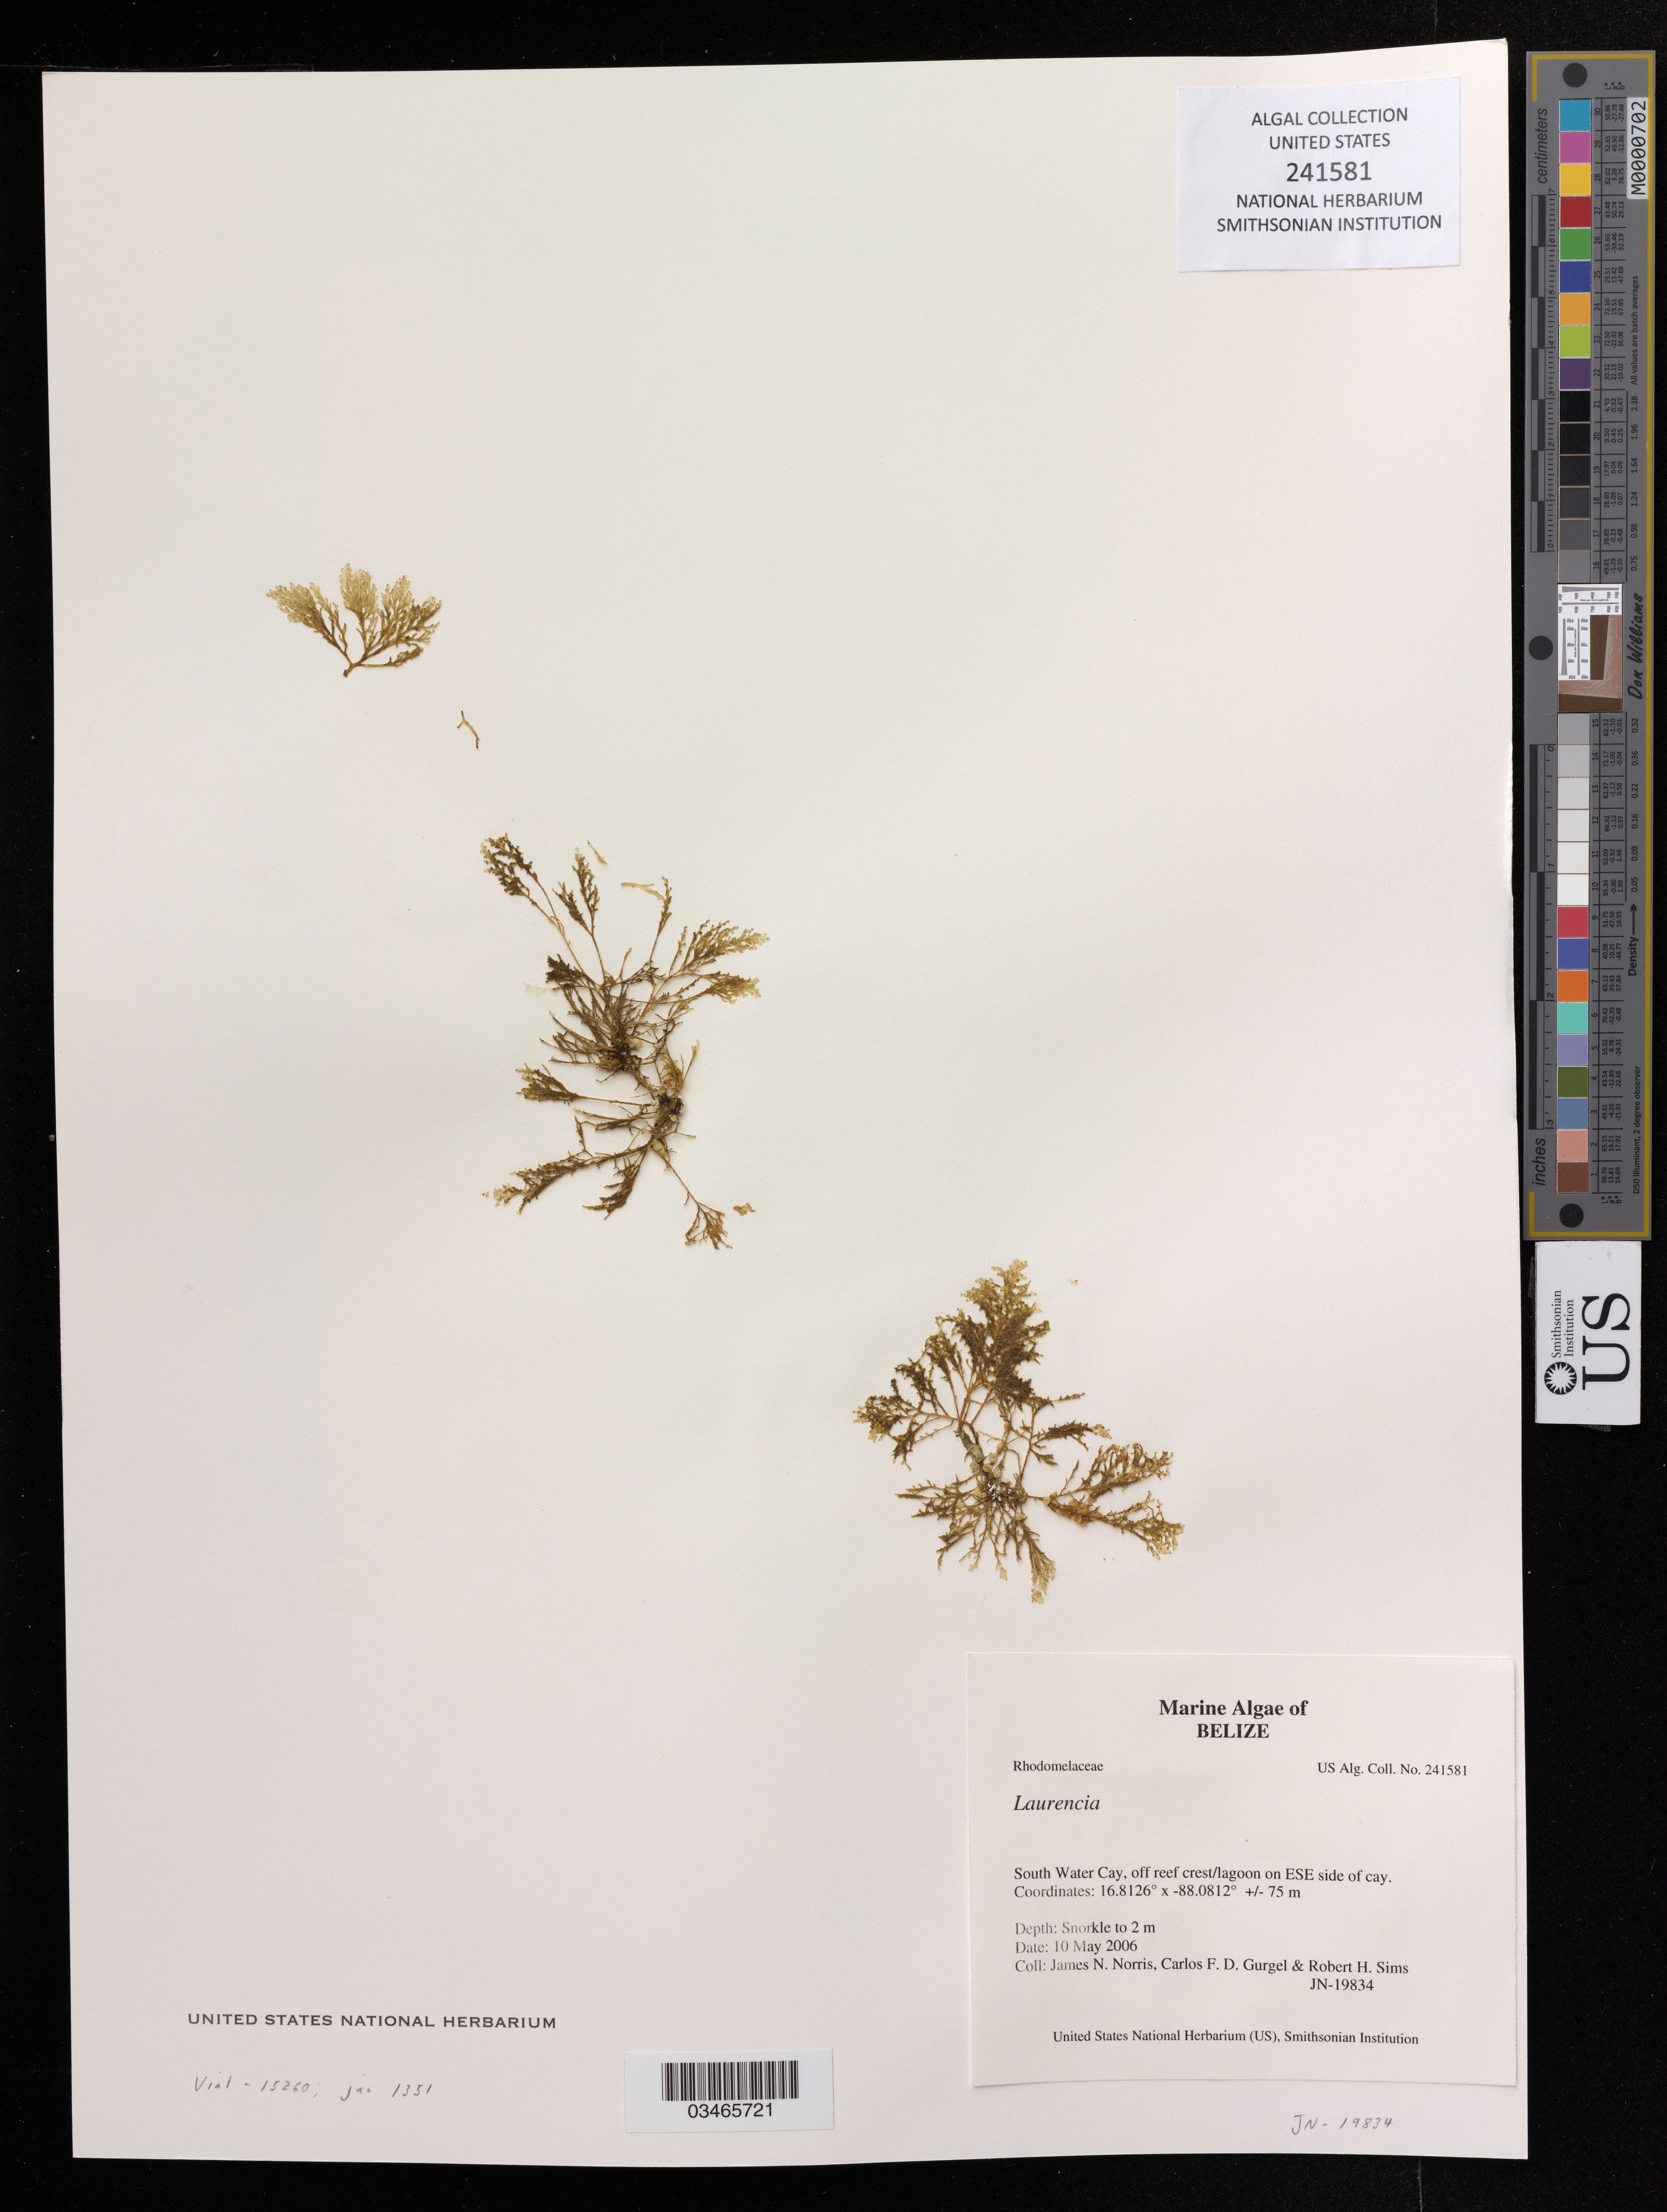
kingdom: Plantae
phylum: Rhodophyta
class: Florideophyceae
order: Ceramiales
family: Rhodomelaceae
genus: Laurencia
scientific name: Laurencia sp.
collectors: J. Norris, C. Gurgel & R. H. Sims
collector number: JN-19834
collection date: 2006-05-10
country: Belize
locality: South Water Cay, off reef crest/logoon on ESE side of cay.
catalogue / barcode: US 241581